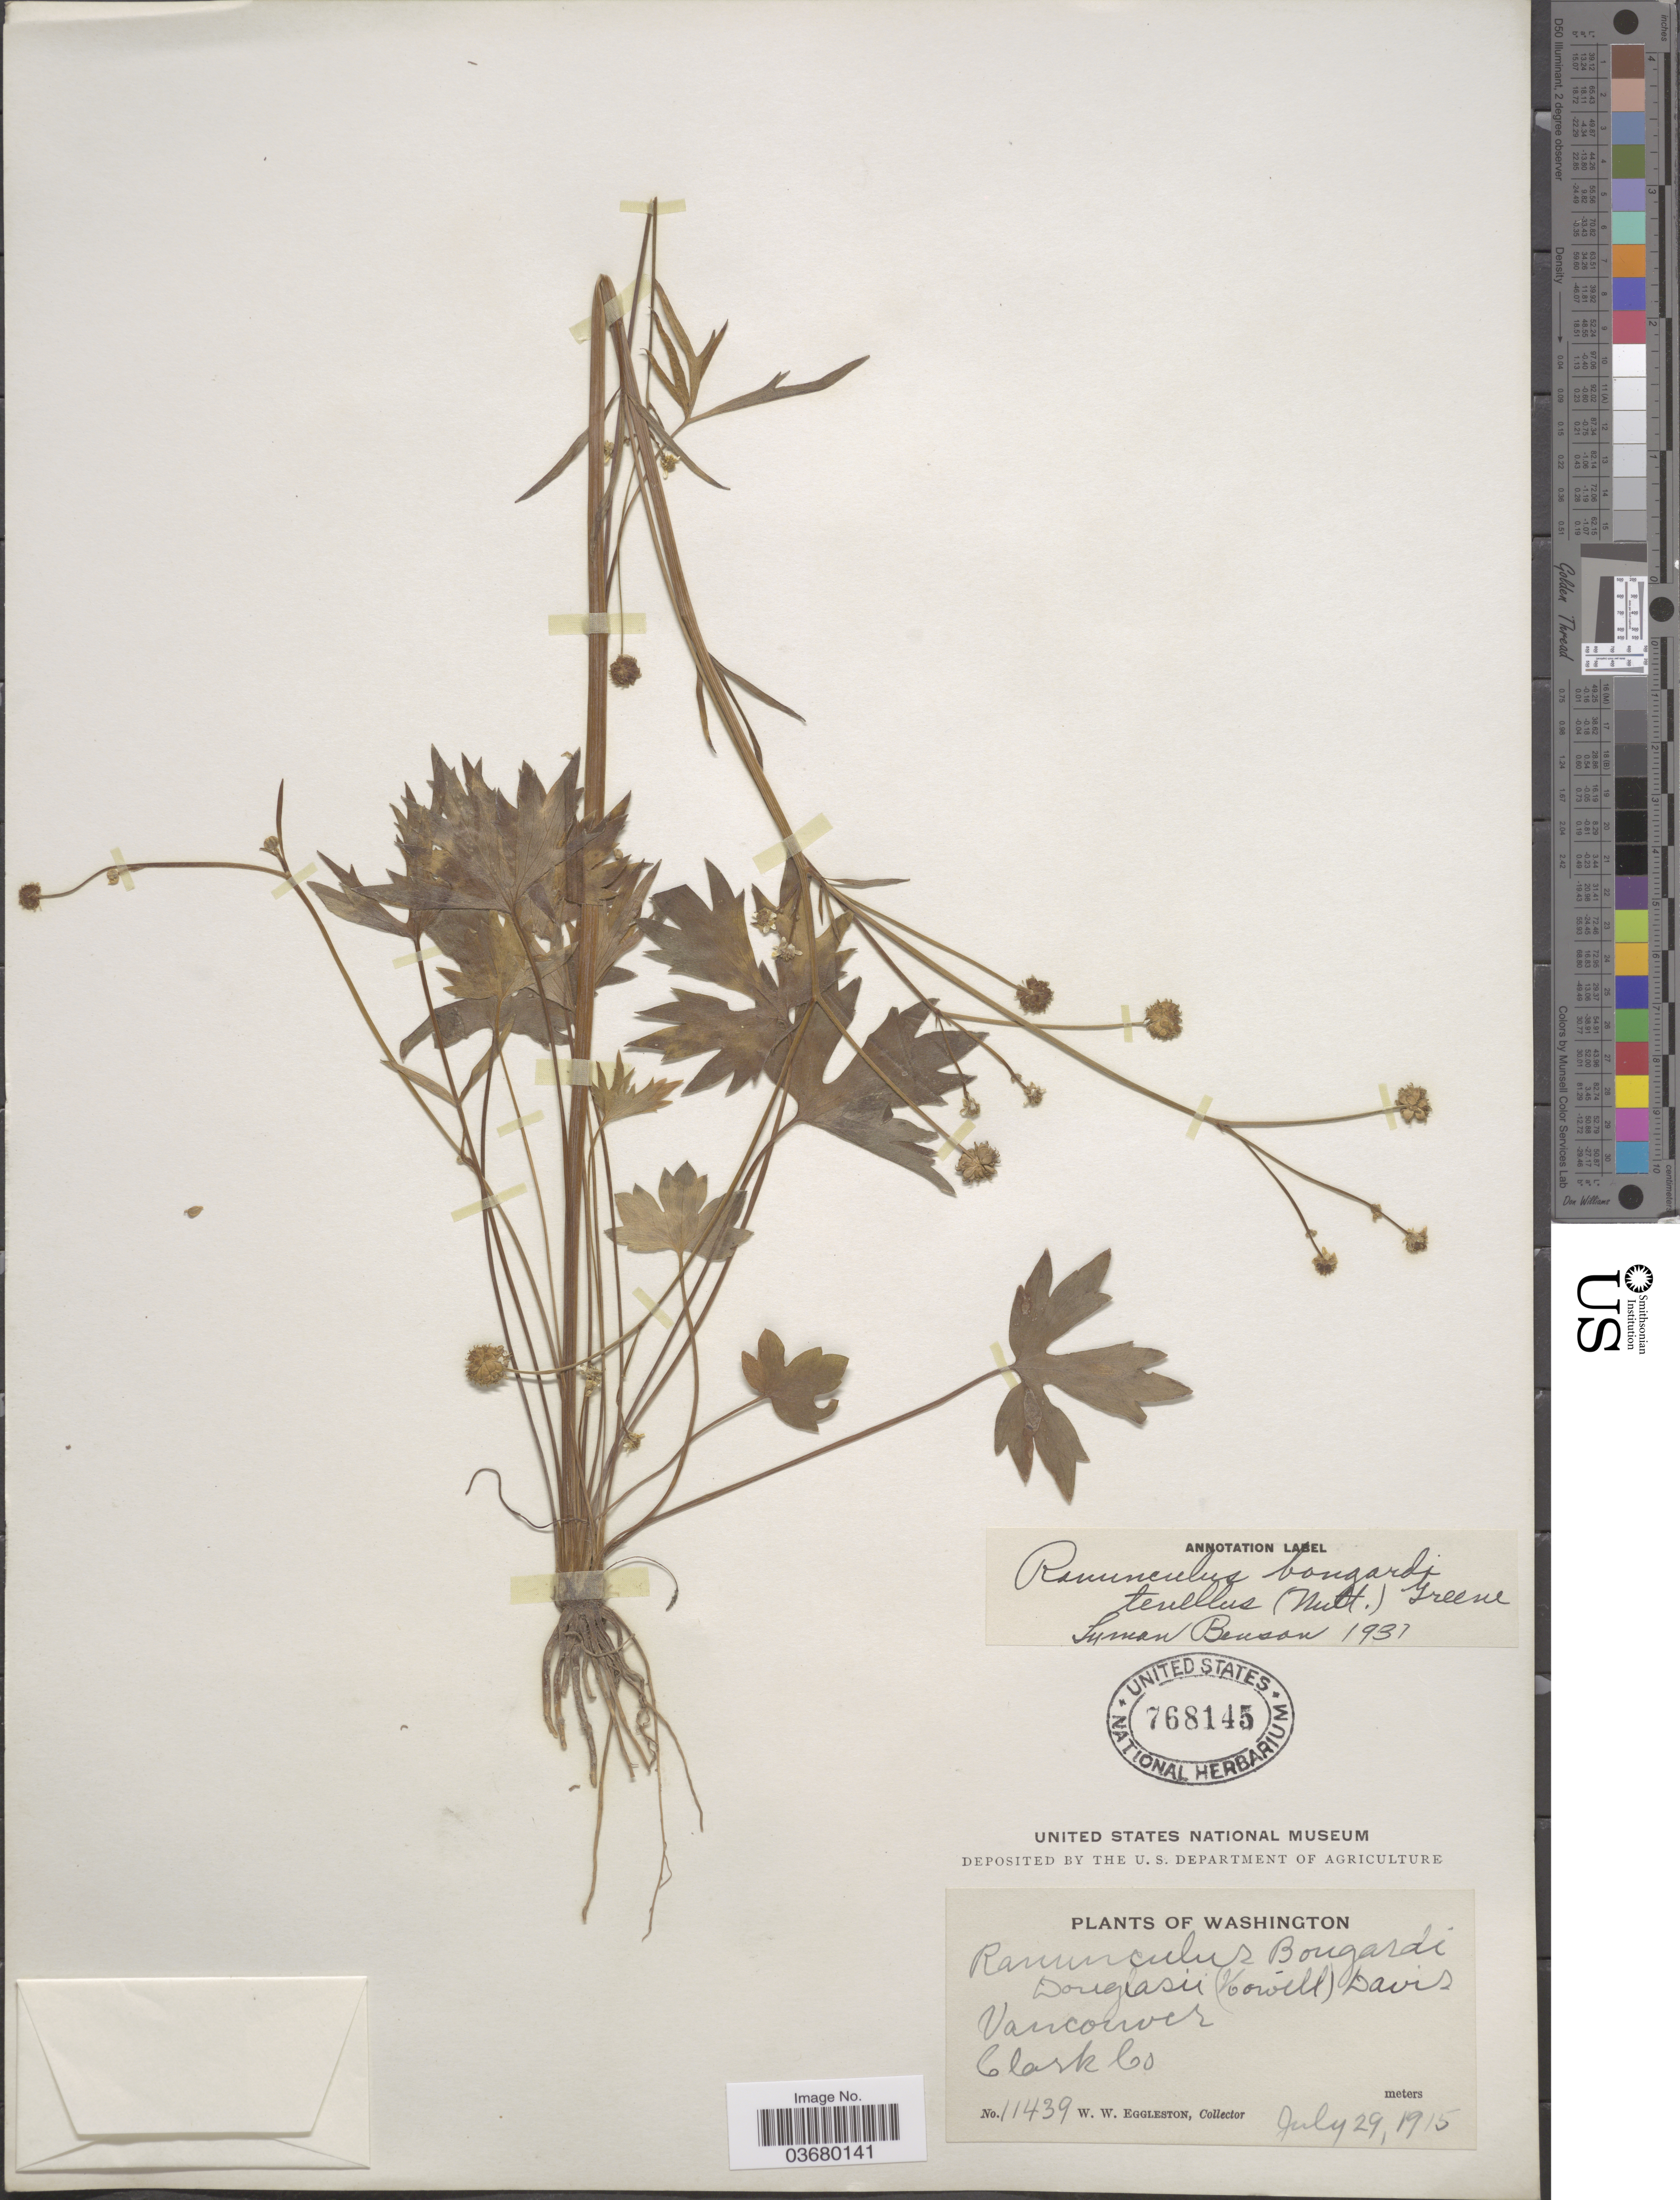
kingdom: Plantae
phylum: Tracheophyta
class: Magnoliopsida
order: Ranunculales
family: Ranunculaceae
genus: Ranunculus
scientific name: Ranunculus bongardii var. tenellus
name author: (A. Gray) Greene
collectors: W. W. Eggleston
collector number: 11439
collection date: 1915-07-29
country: United States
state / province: Washington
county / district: Clark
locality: Vancouver. Clark Co.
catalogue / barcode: US 768145